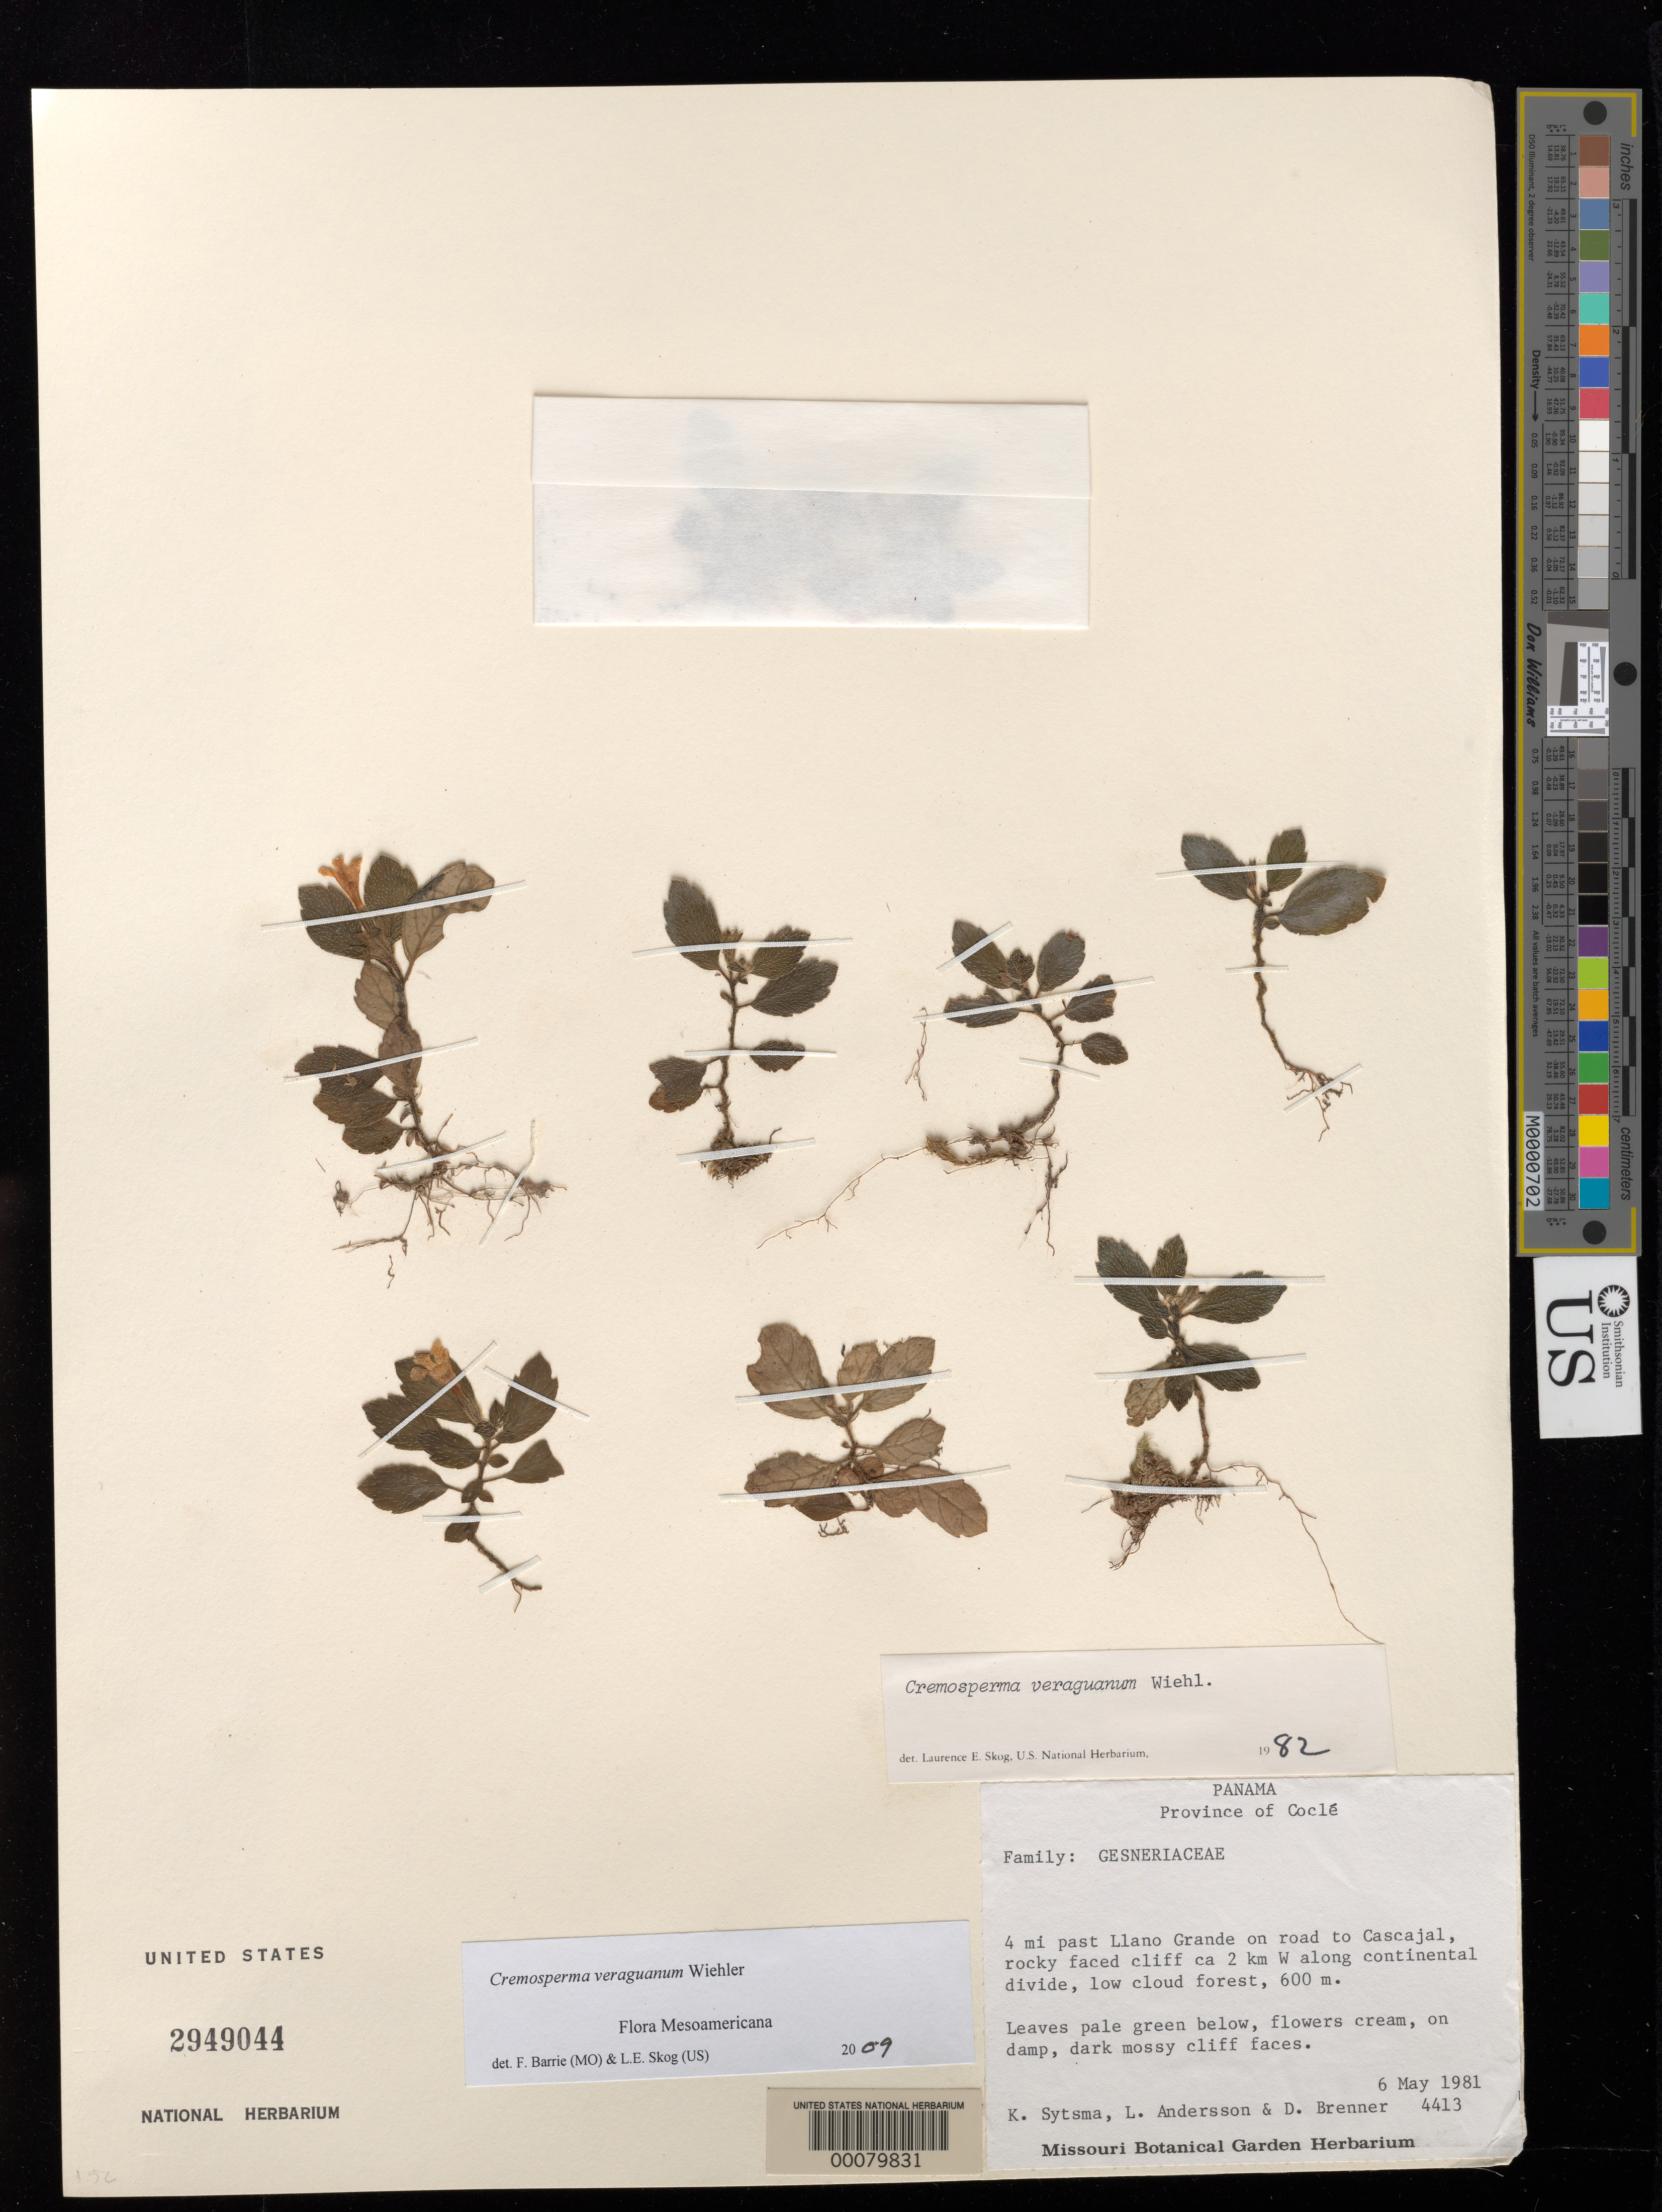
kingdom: Plantae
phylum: Tracheophyta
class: Magnoliopsida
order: Lamiales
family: Gesneriaceae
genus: Cremosperma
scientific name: Cremosperma veraguanum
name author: Wiehler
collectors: K. J. Sytsma & et al.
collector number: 4413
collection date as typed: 06 May 1981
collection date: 1981-05-06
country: Panama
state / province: Coclé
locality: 4 mi past Llano Grande on road to Cascajal, rocky faced cliff about 2 km W along continental divide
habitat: Low cloud forest; on damp, dark mossy cliff faces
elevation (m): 600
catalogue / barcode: US 2949044